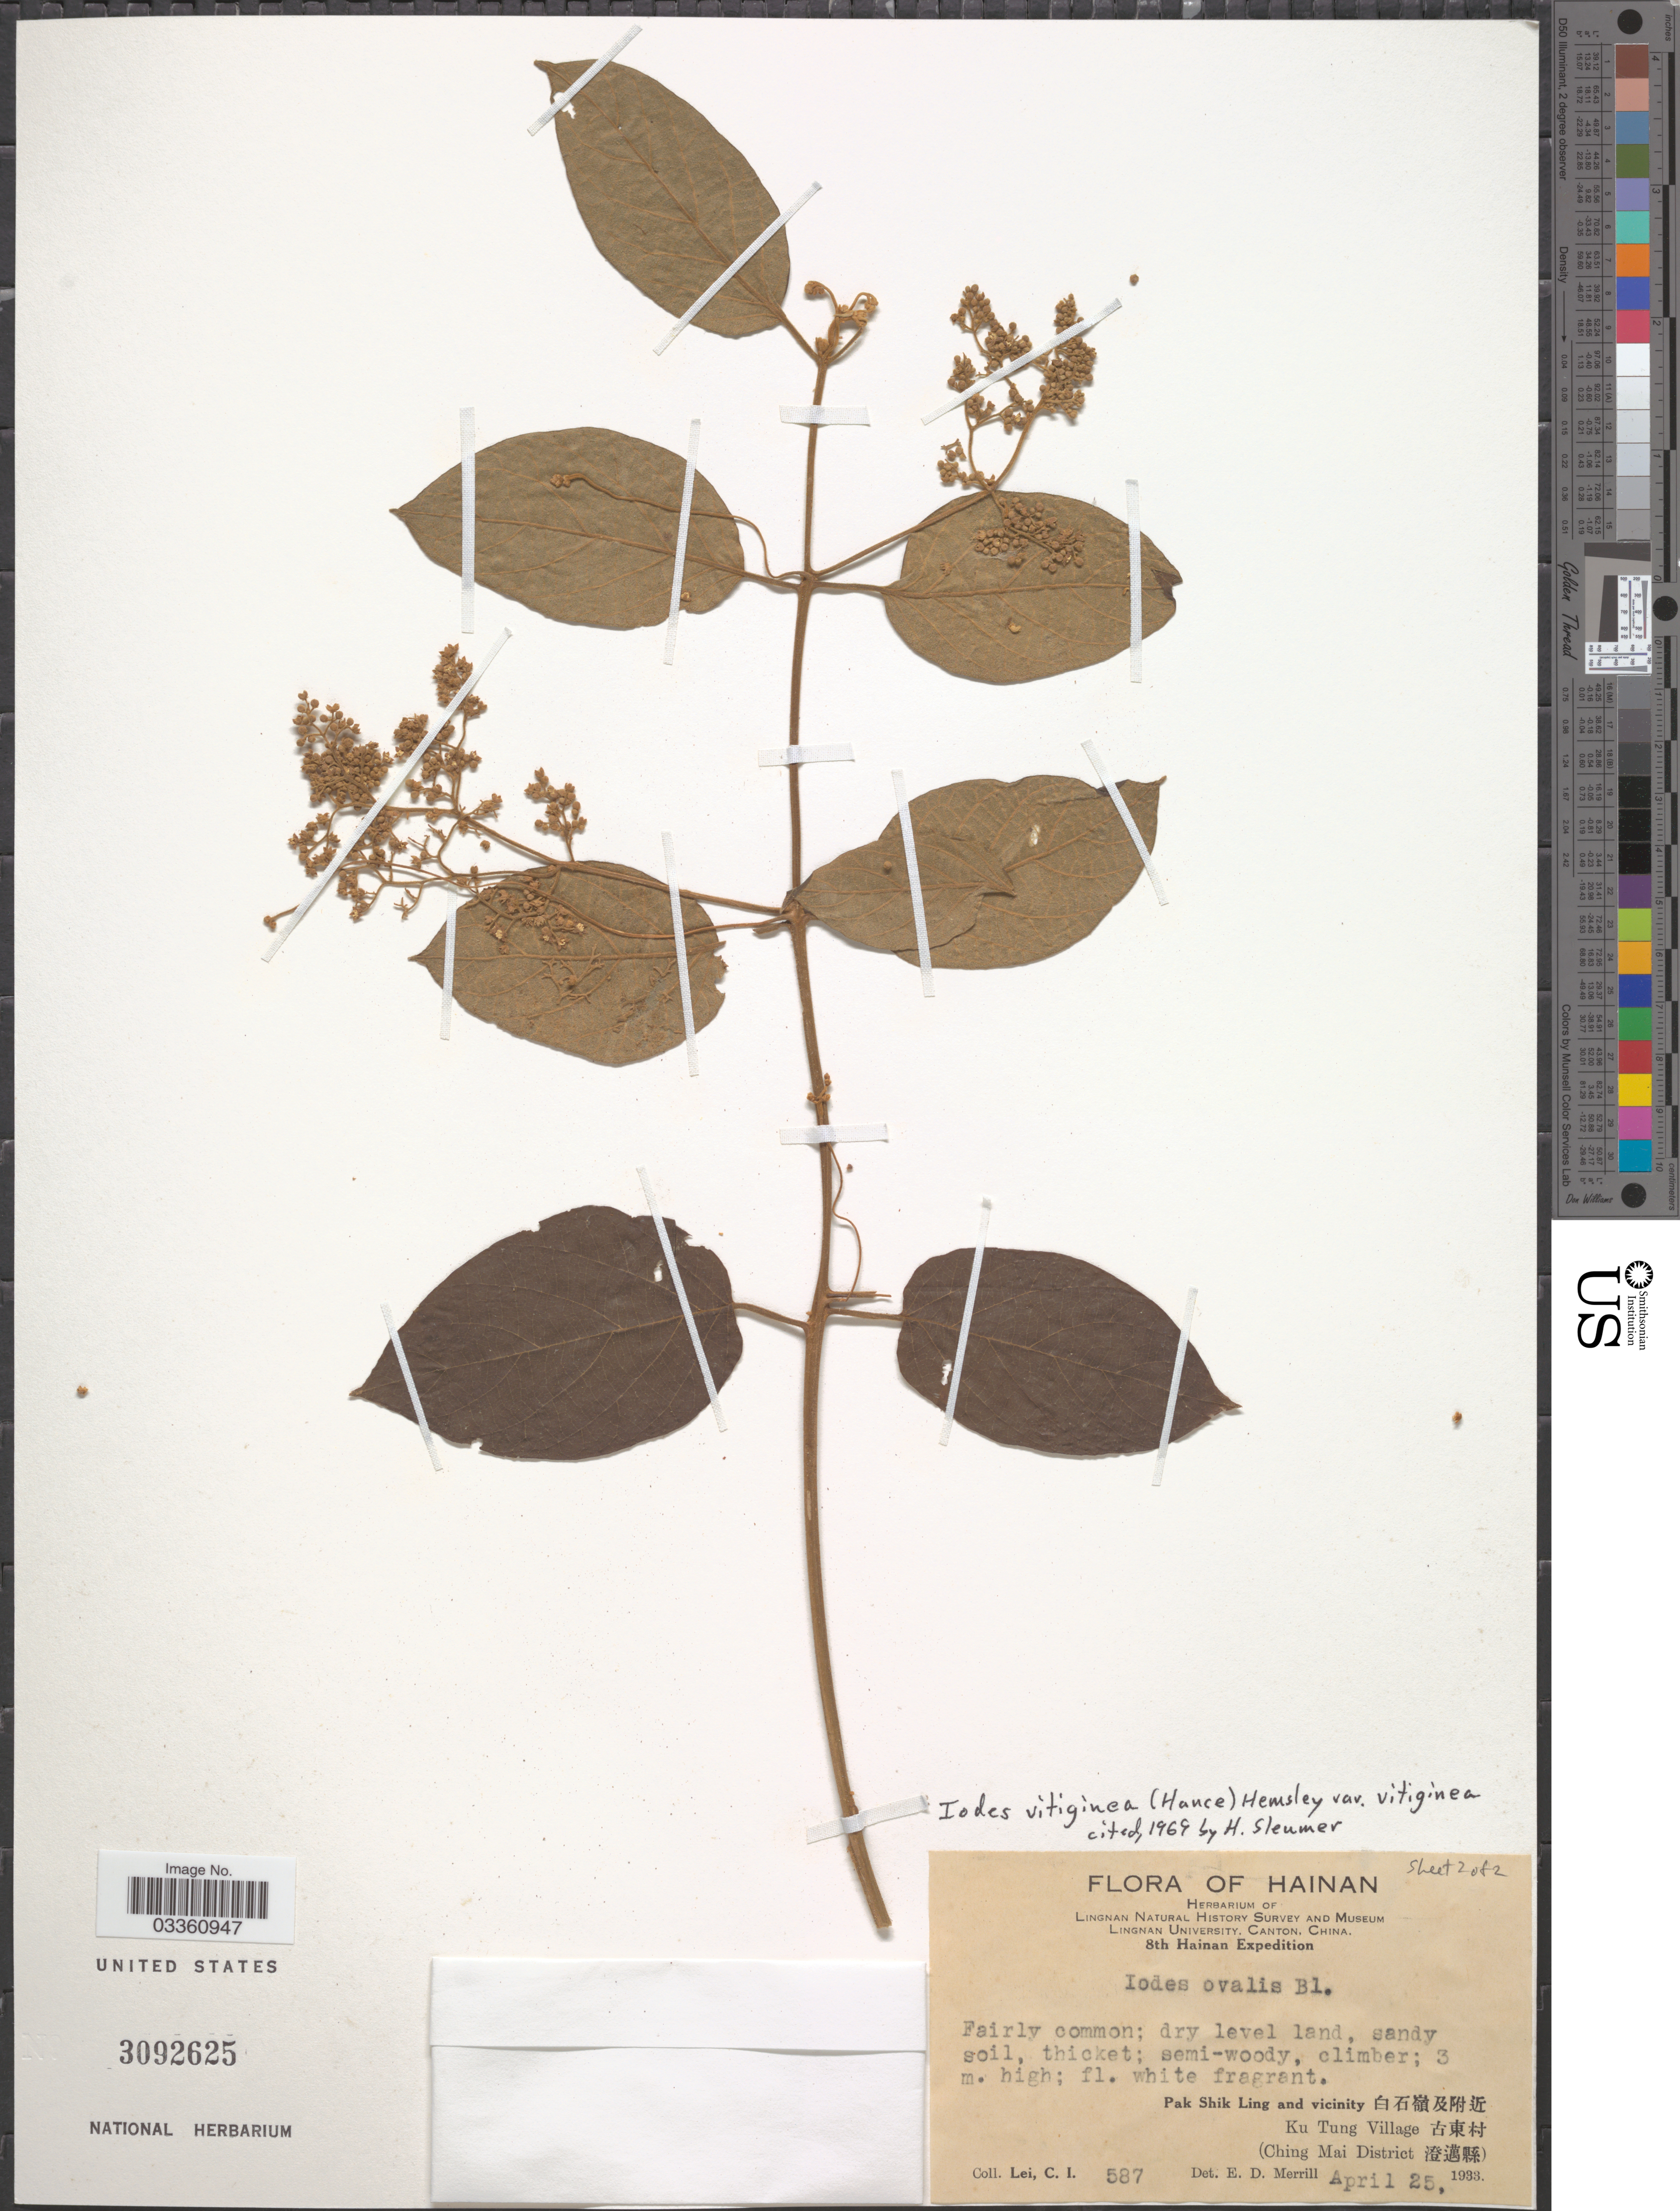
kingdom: Plantae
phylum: Tracheophyta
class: Magnoliopsida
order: Icacinales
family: Icacinaceae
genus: Iodes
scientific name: Iodes vitiginea var. vitiginea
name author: (Hance) Hance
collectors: C. I. Lei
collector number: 587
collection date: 1933-04-21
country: China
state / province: Hainan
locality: Pak Shik Ling and vicinity X. Ku Tung Village X. (Ching Mai District X).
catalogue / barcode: US 3092625